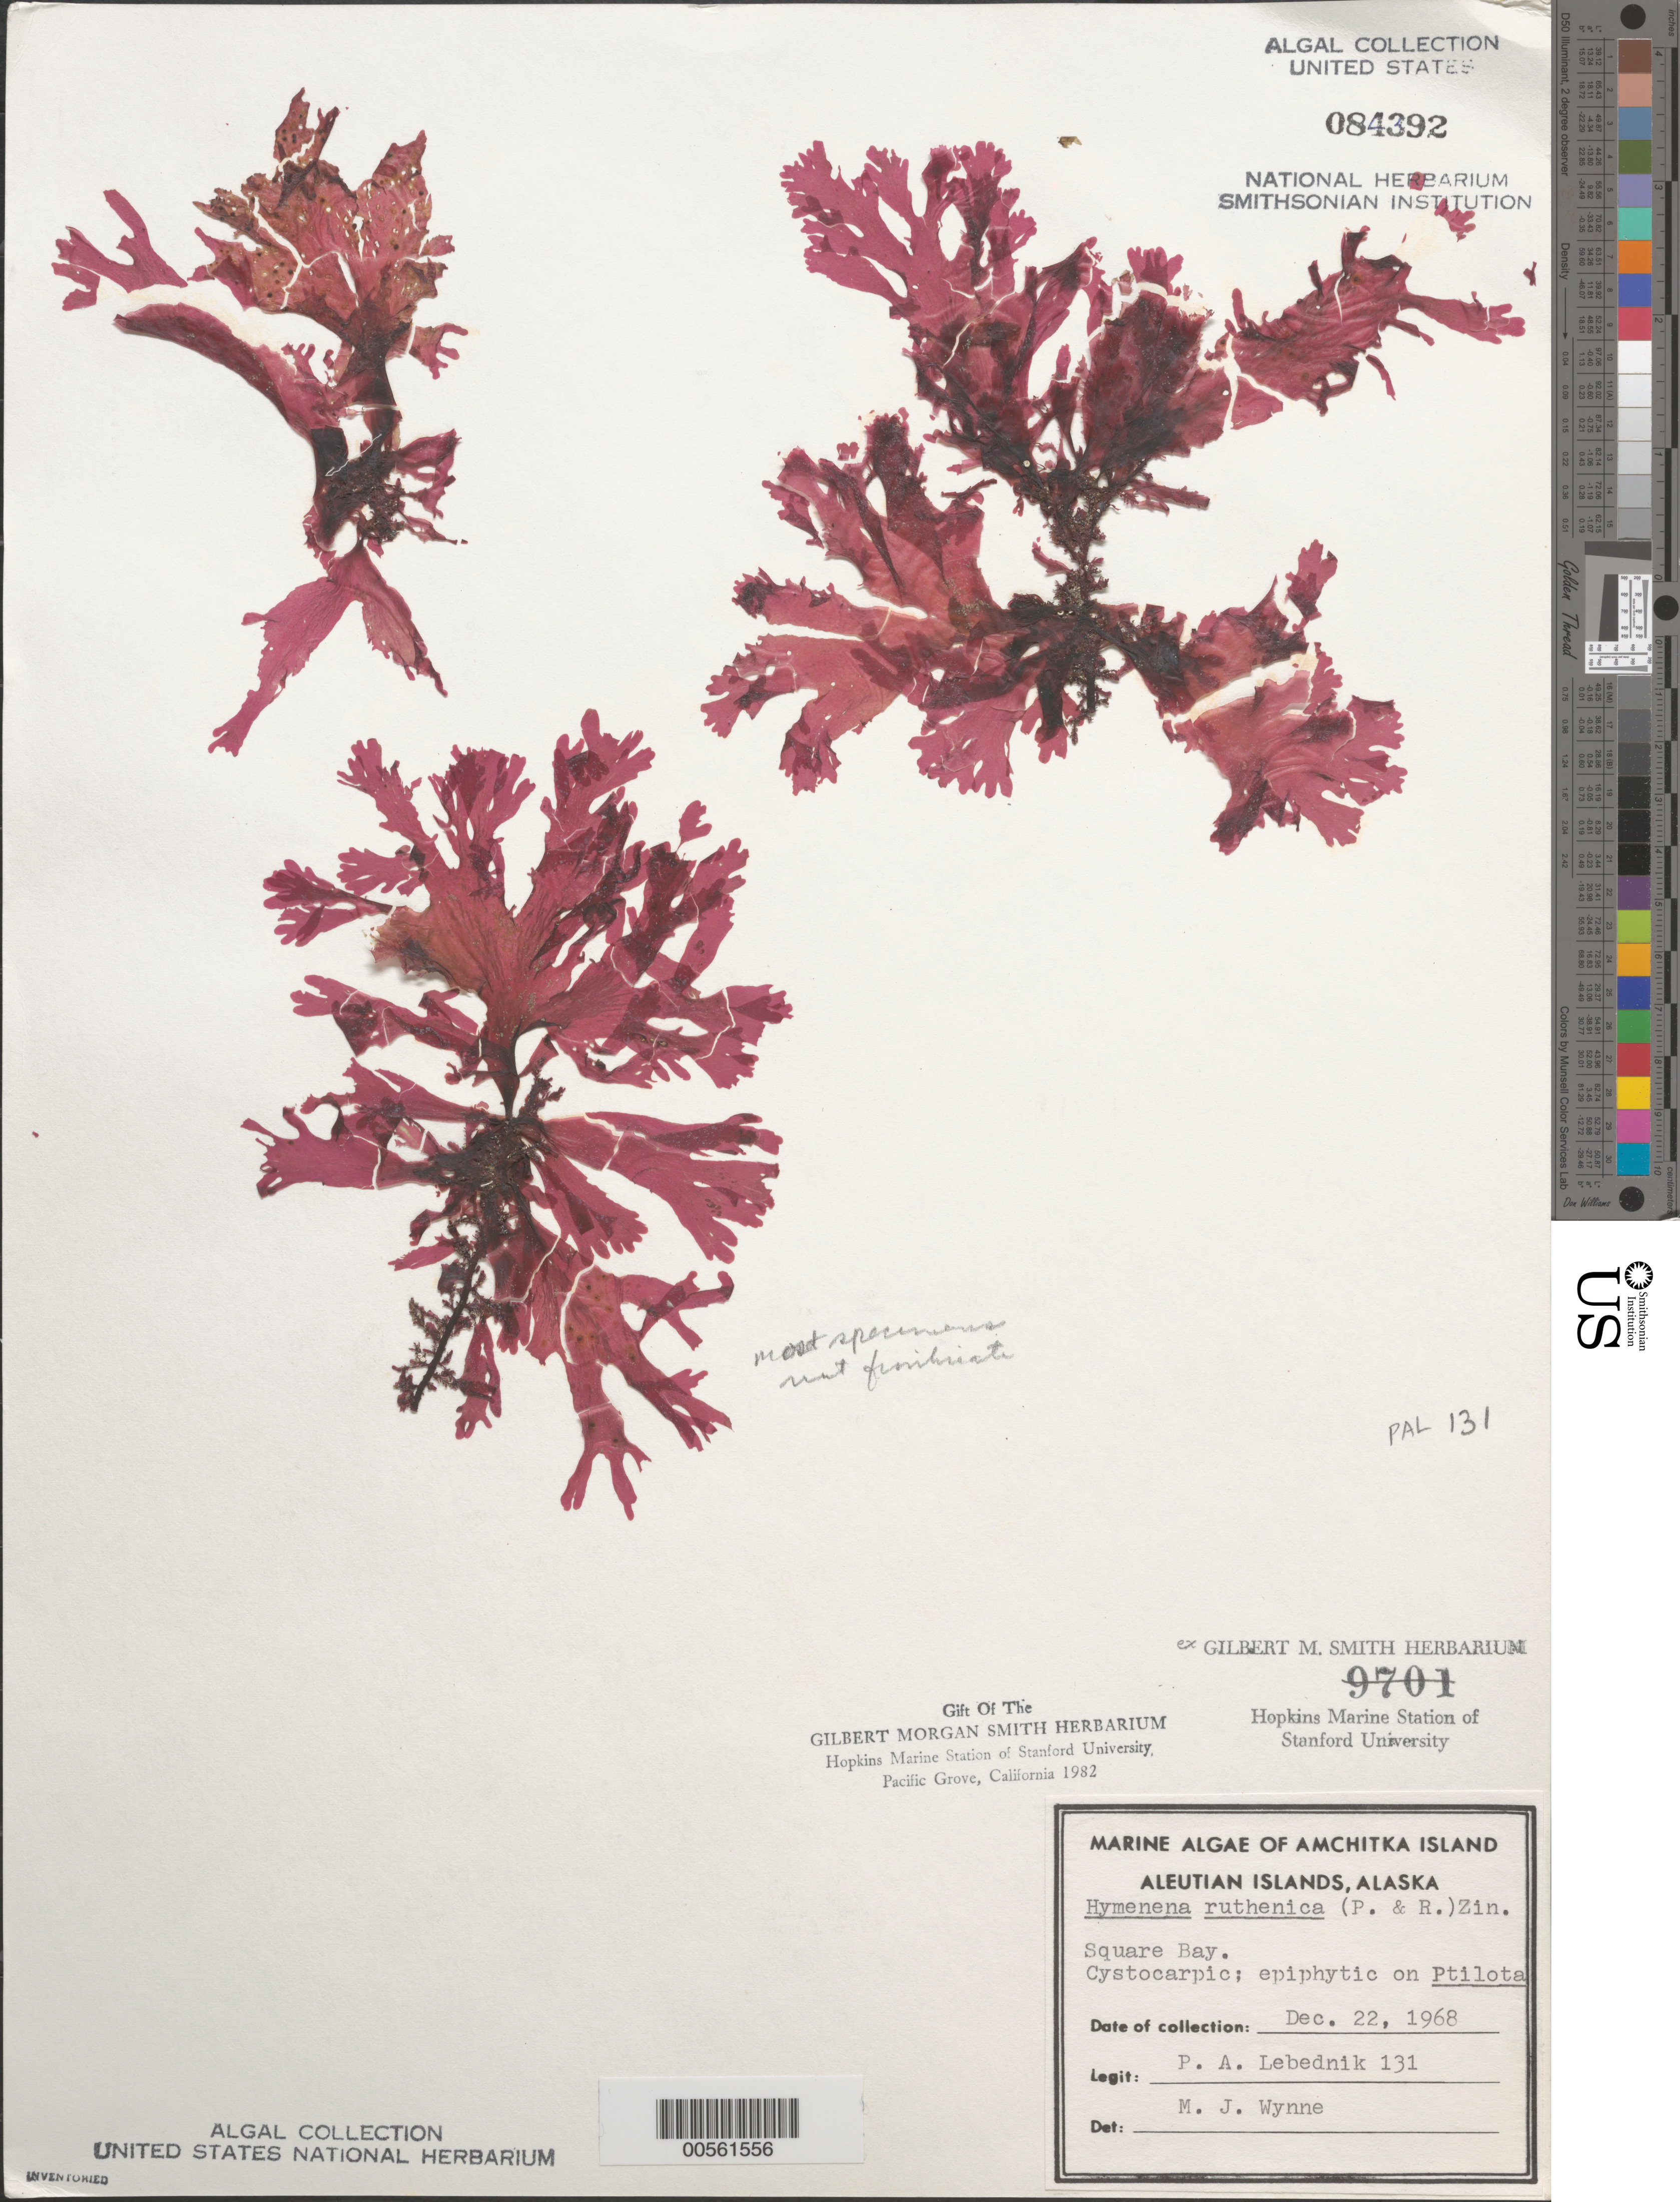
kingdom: Plantae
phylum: Rhodophyta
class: Florideophyceae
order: Ceramiales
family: Delesseriaceae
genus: Hymenena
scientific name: Hymenena ruthenica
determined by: Wynne, M. J.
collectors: P. Lebednik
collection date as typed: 22 Dec 1968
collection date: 1968-12-22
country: United States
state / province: Alaska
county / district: Aleutian Islands Division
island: Amchitka Island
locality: Square Bay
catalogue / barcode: US 84392